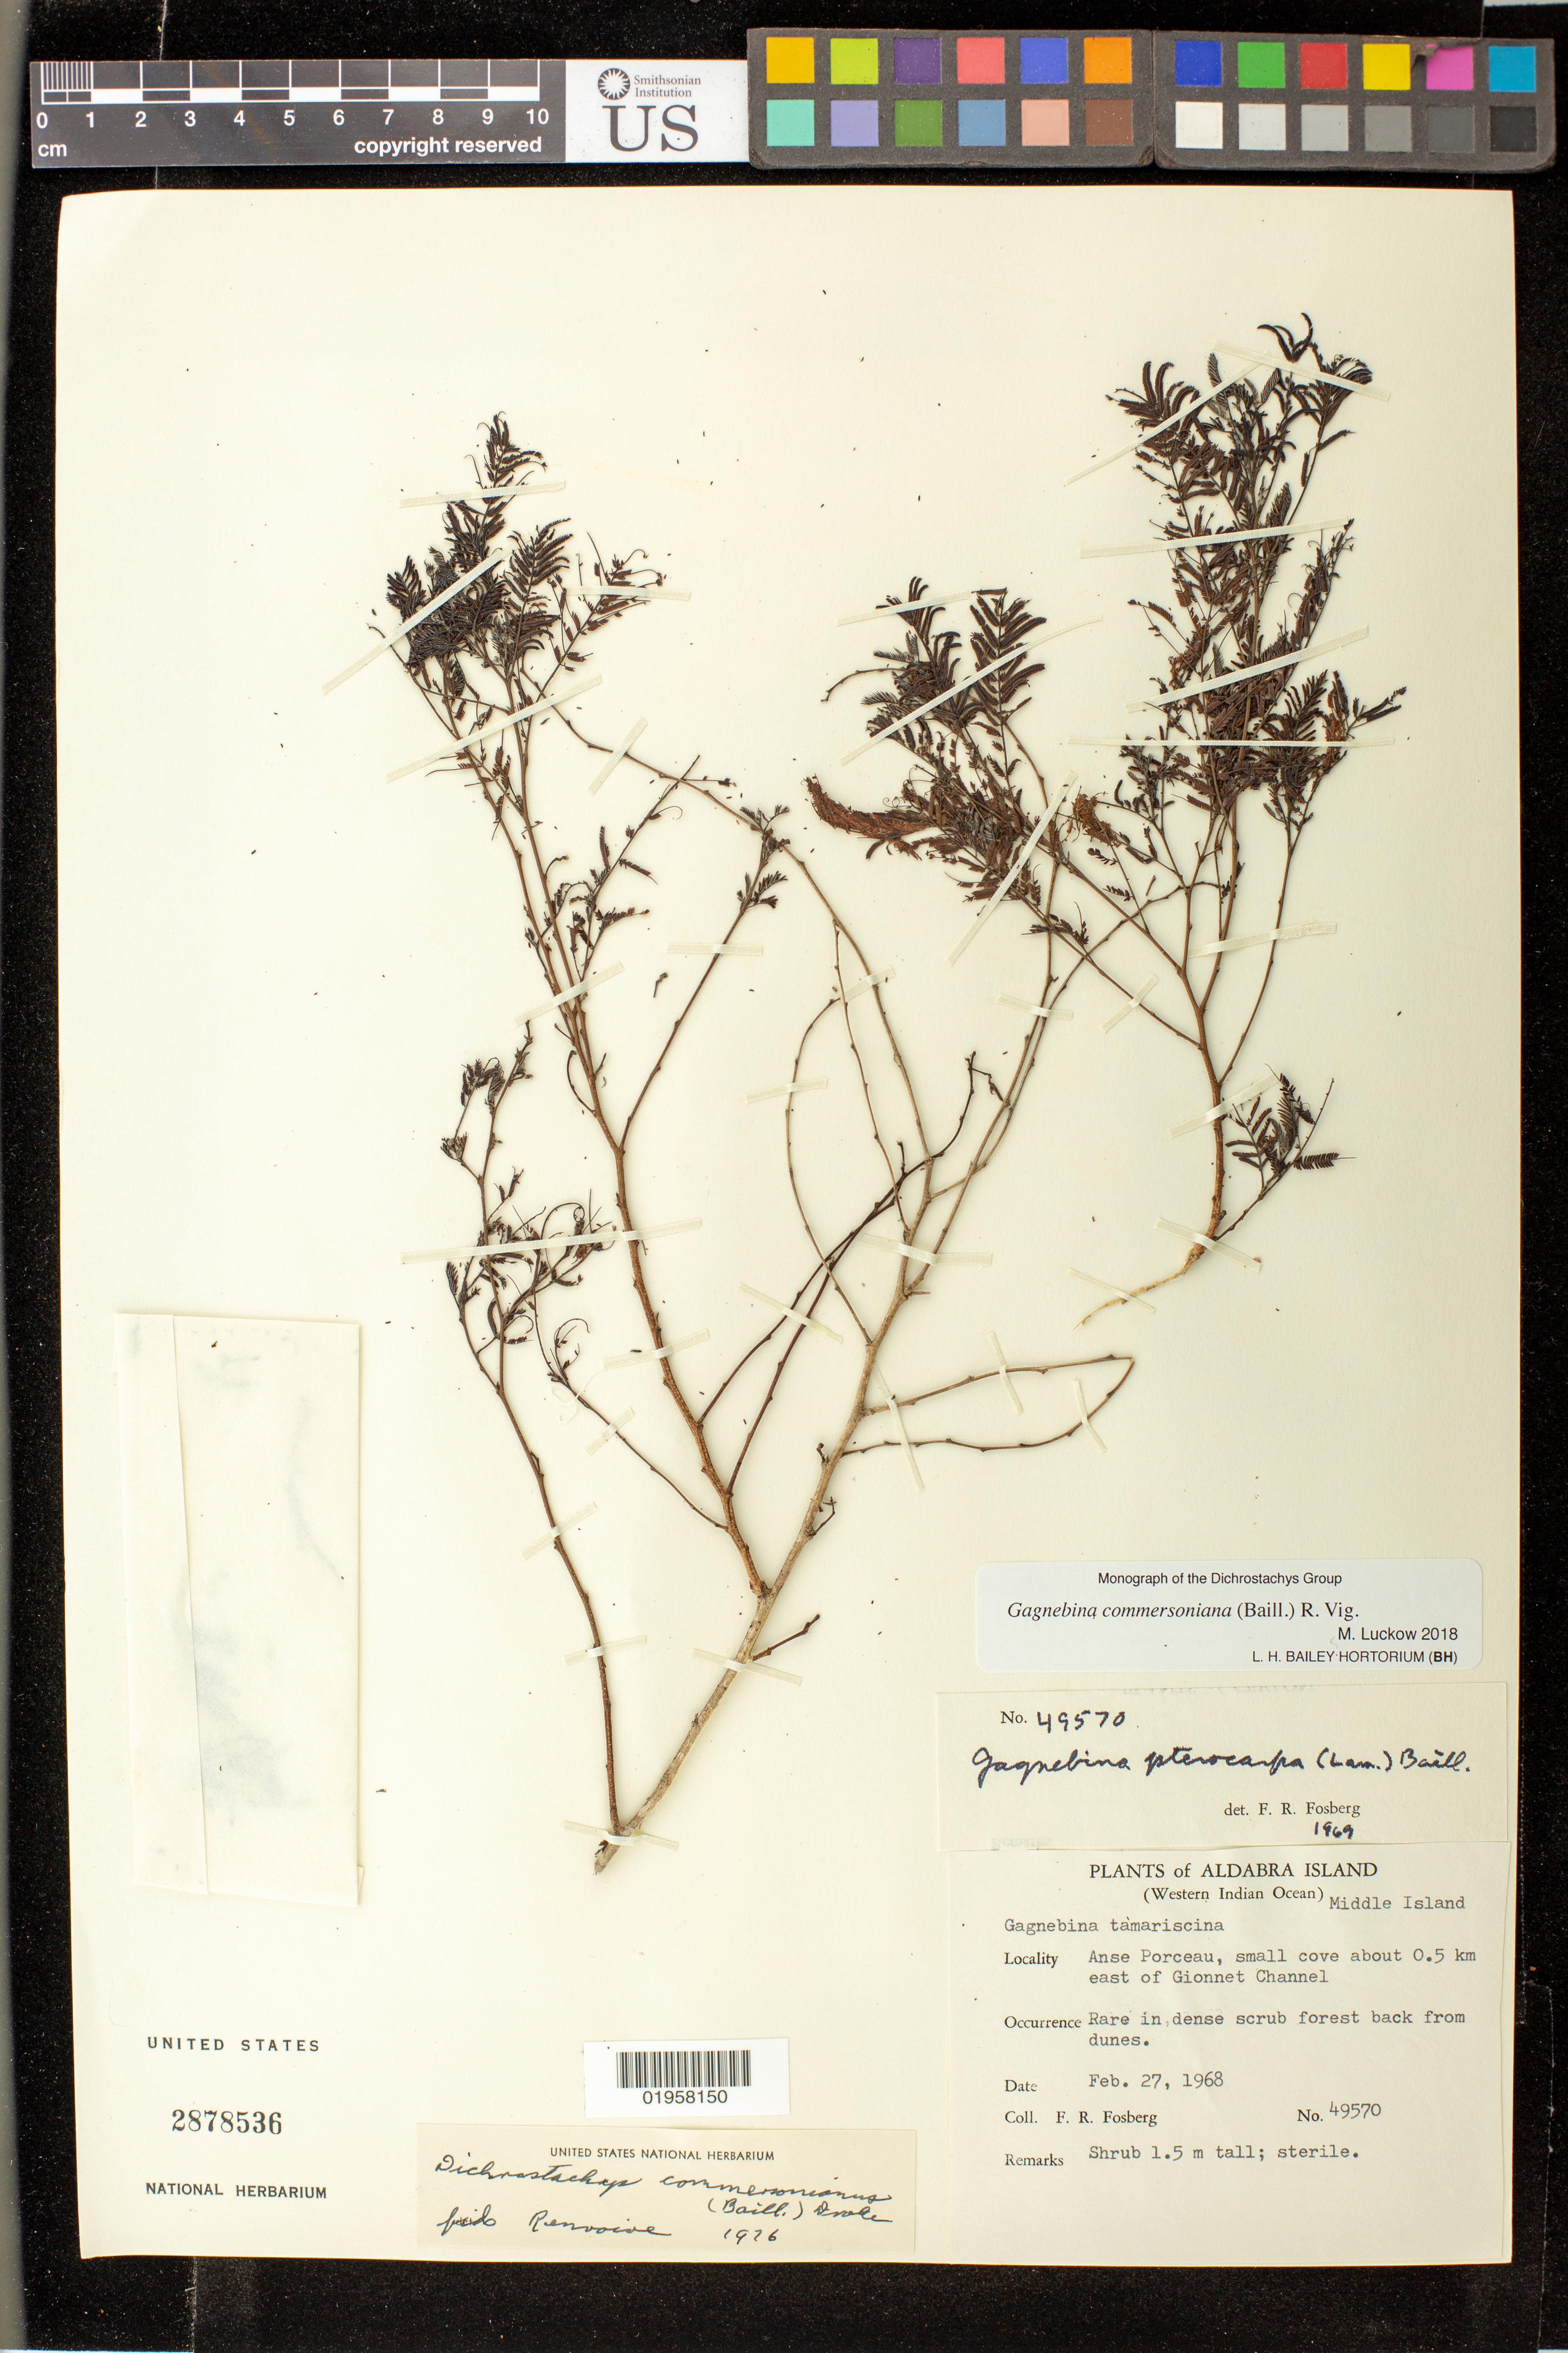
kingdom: Plantae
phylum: Tracheophyta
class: Magnoliopsida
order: Fabales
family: Fabaceae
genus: Gagnebina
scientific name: Gagnebina commersoniana (Baill.) R. Vig.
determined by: Luckow, M. A.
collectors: F. R. Fosberg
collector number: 49570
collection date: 1968-02-27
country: Seychelles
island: Aldabra Atoll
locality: Middle Island. Anse Porceau, small cove about 0.5 m E of Gionnet Channel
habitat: Rare in dense scrub forest back from dunes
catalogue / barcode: US 2878536